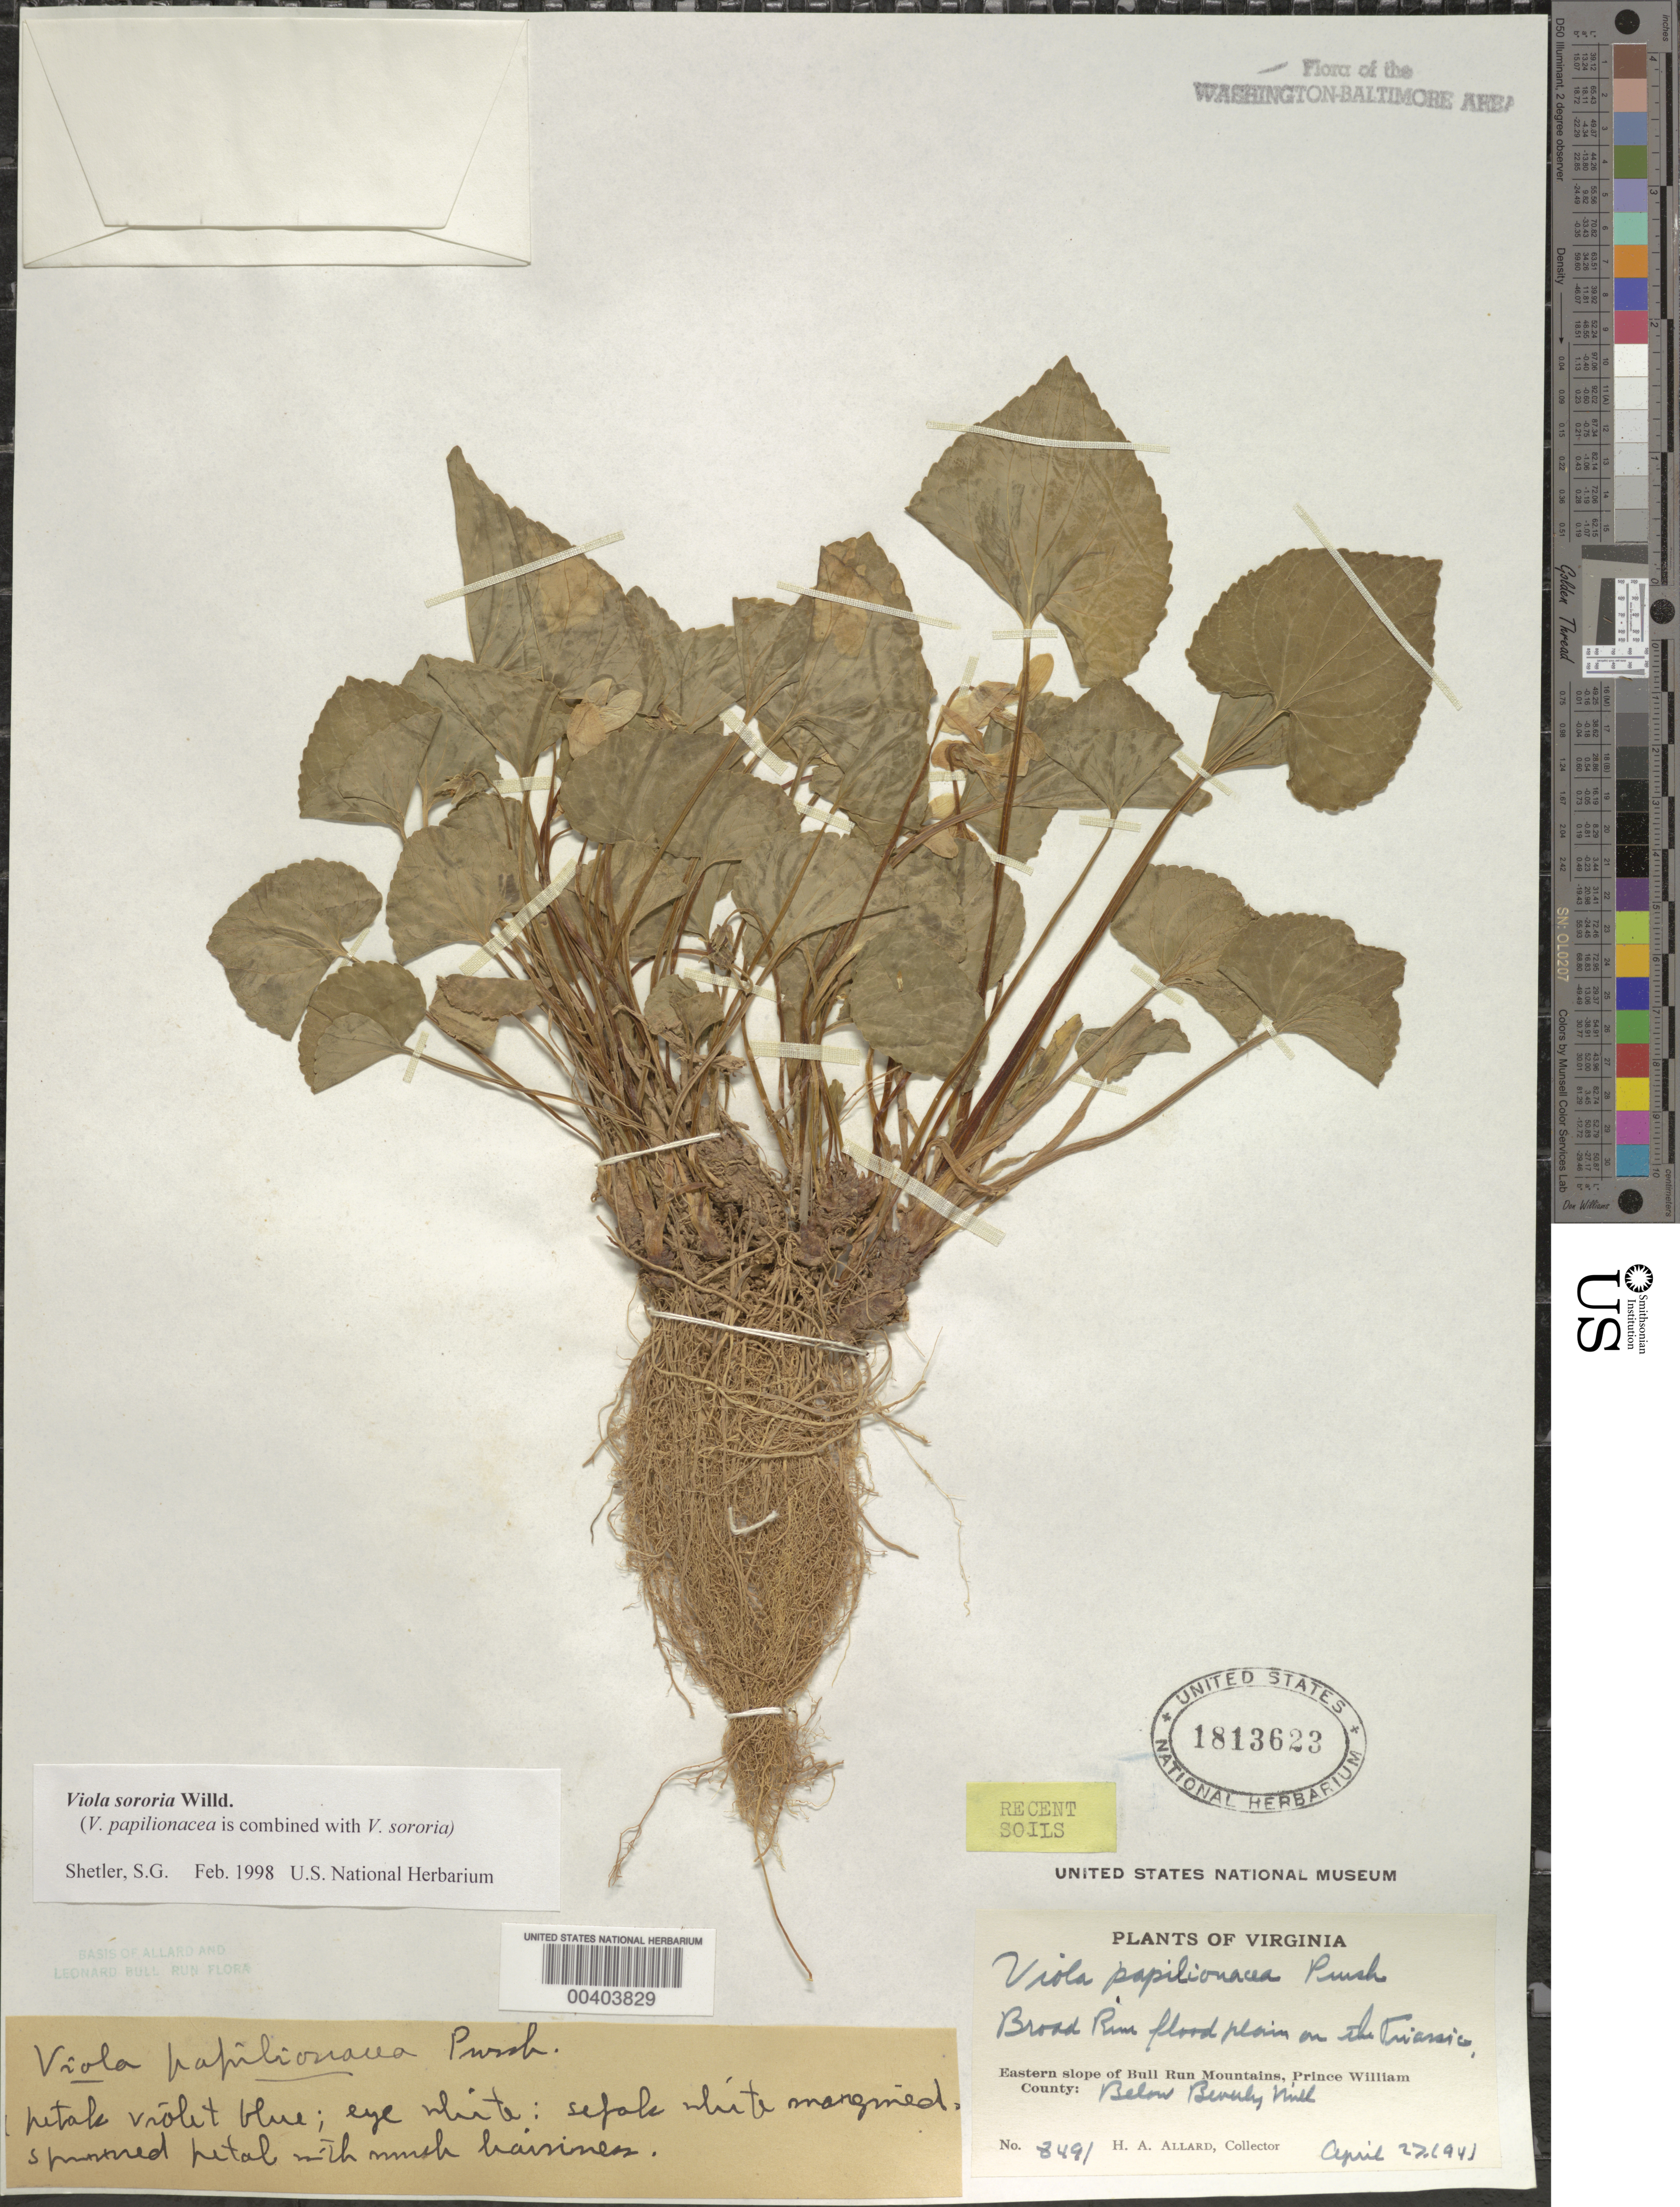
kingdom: Plantae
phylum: Tracheophyta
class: Magnoliopsida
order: Malpighiales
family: Violaceae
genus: Viola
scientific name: Viola sororia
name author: Willd.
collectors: H. A. Allard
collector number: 8491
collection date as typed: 27 Apr 1941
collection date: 1941-04-27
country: United States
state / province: Virginia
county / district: Prince William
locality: Broad Run below Beverley Mill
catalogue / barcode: US 1813623